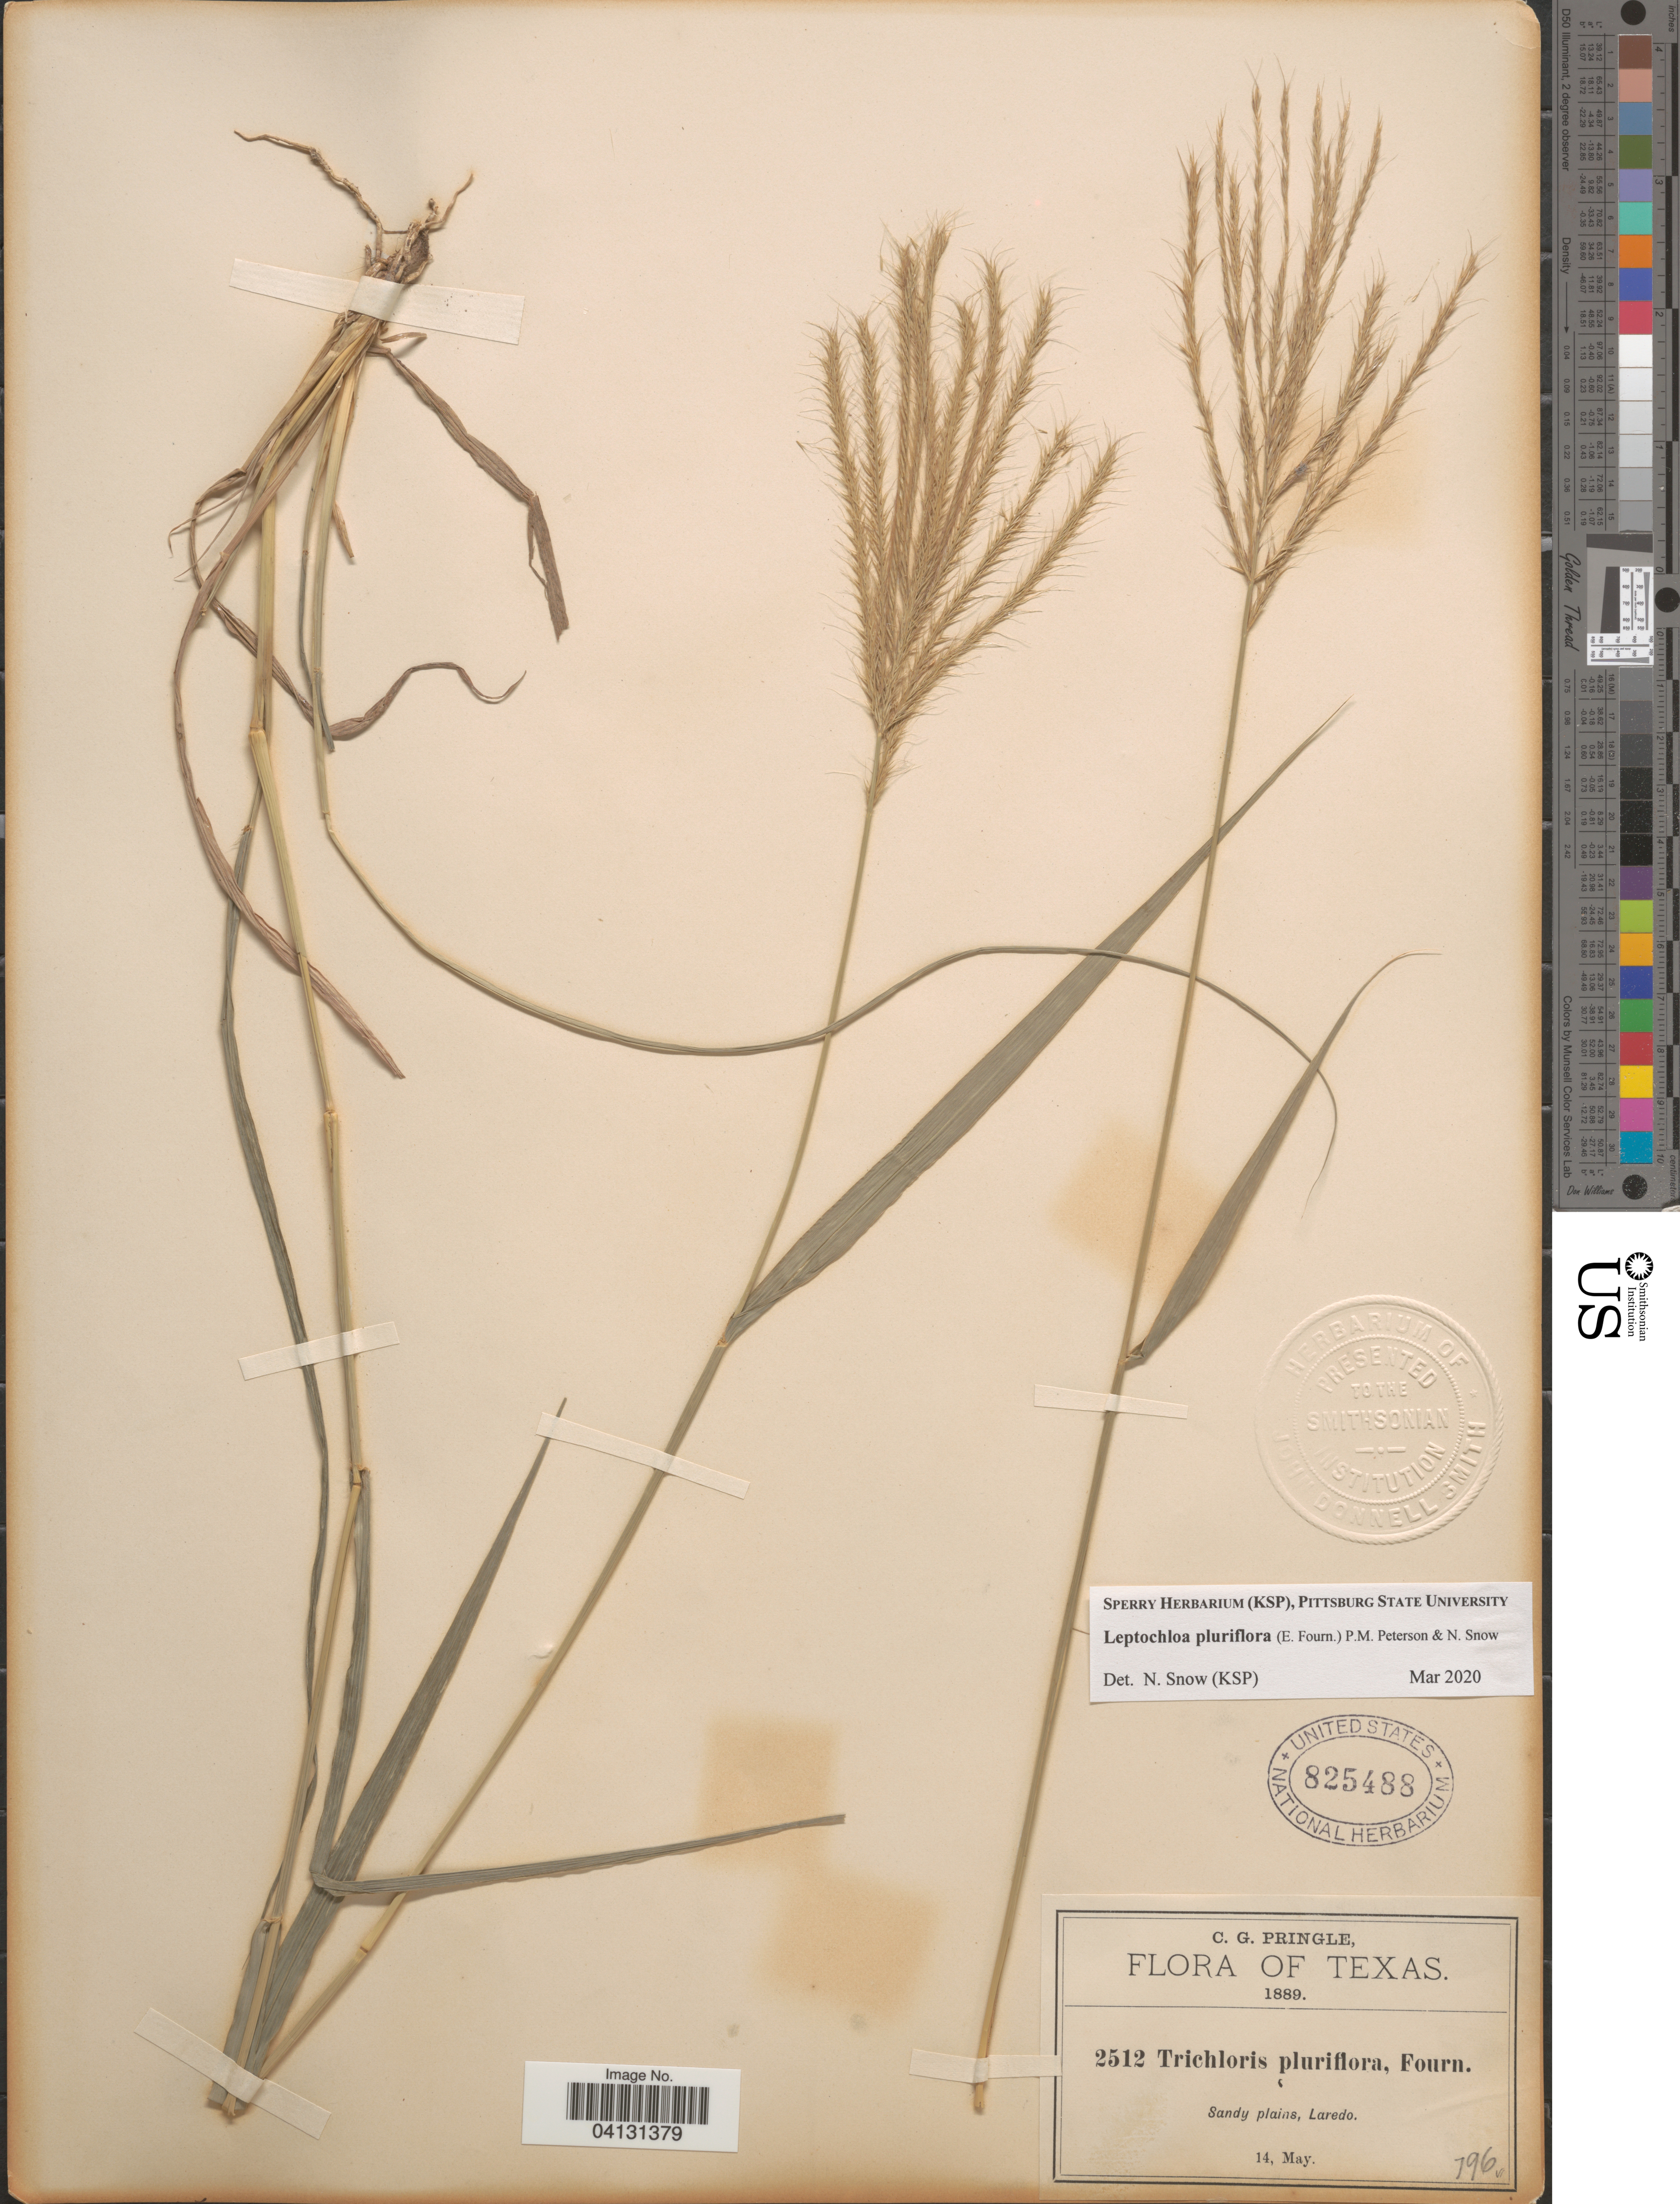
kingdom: Plantae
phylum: Tracheophyta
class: Liliopsida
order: Poales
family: Poaceae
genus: Leptochloa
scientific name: Leptochloa pluriflora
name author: (E. Fourn.) P.M. Peterson & N. Snow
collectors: C. G. Pringle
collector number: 2512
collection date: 1889-05-14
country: United States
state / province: Texas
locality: Laredo.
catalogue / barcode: US 825488